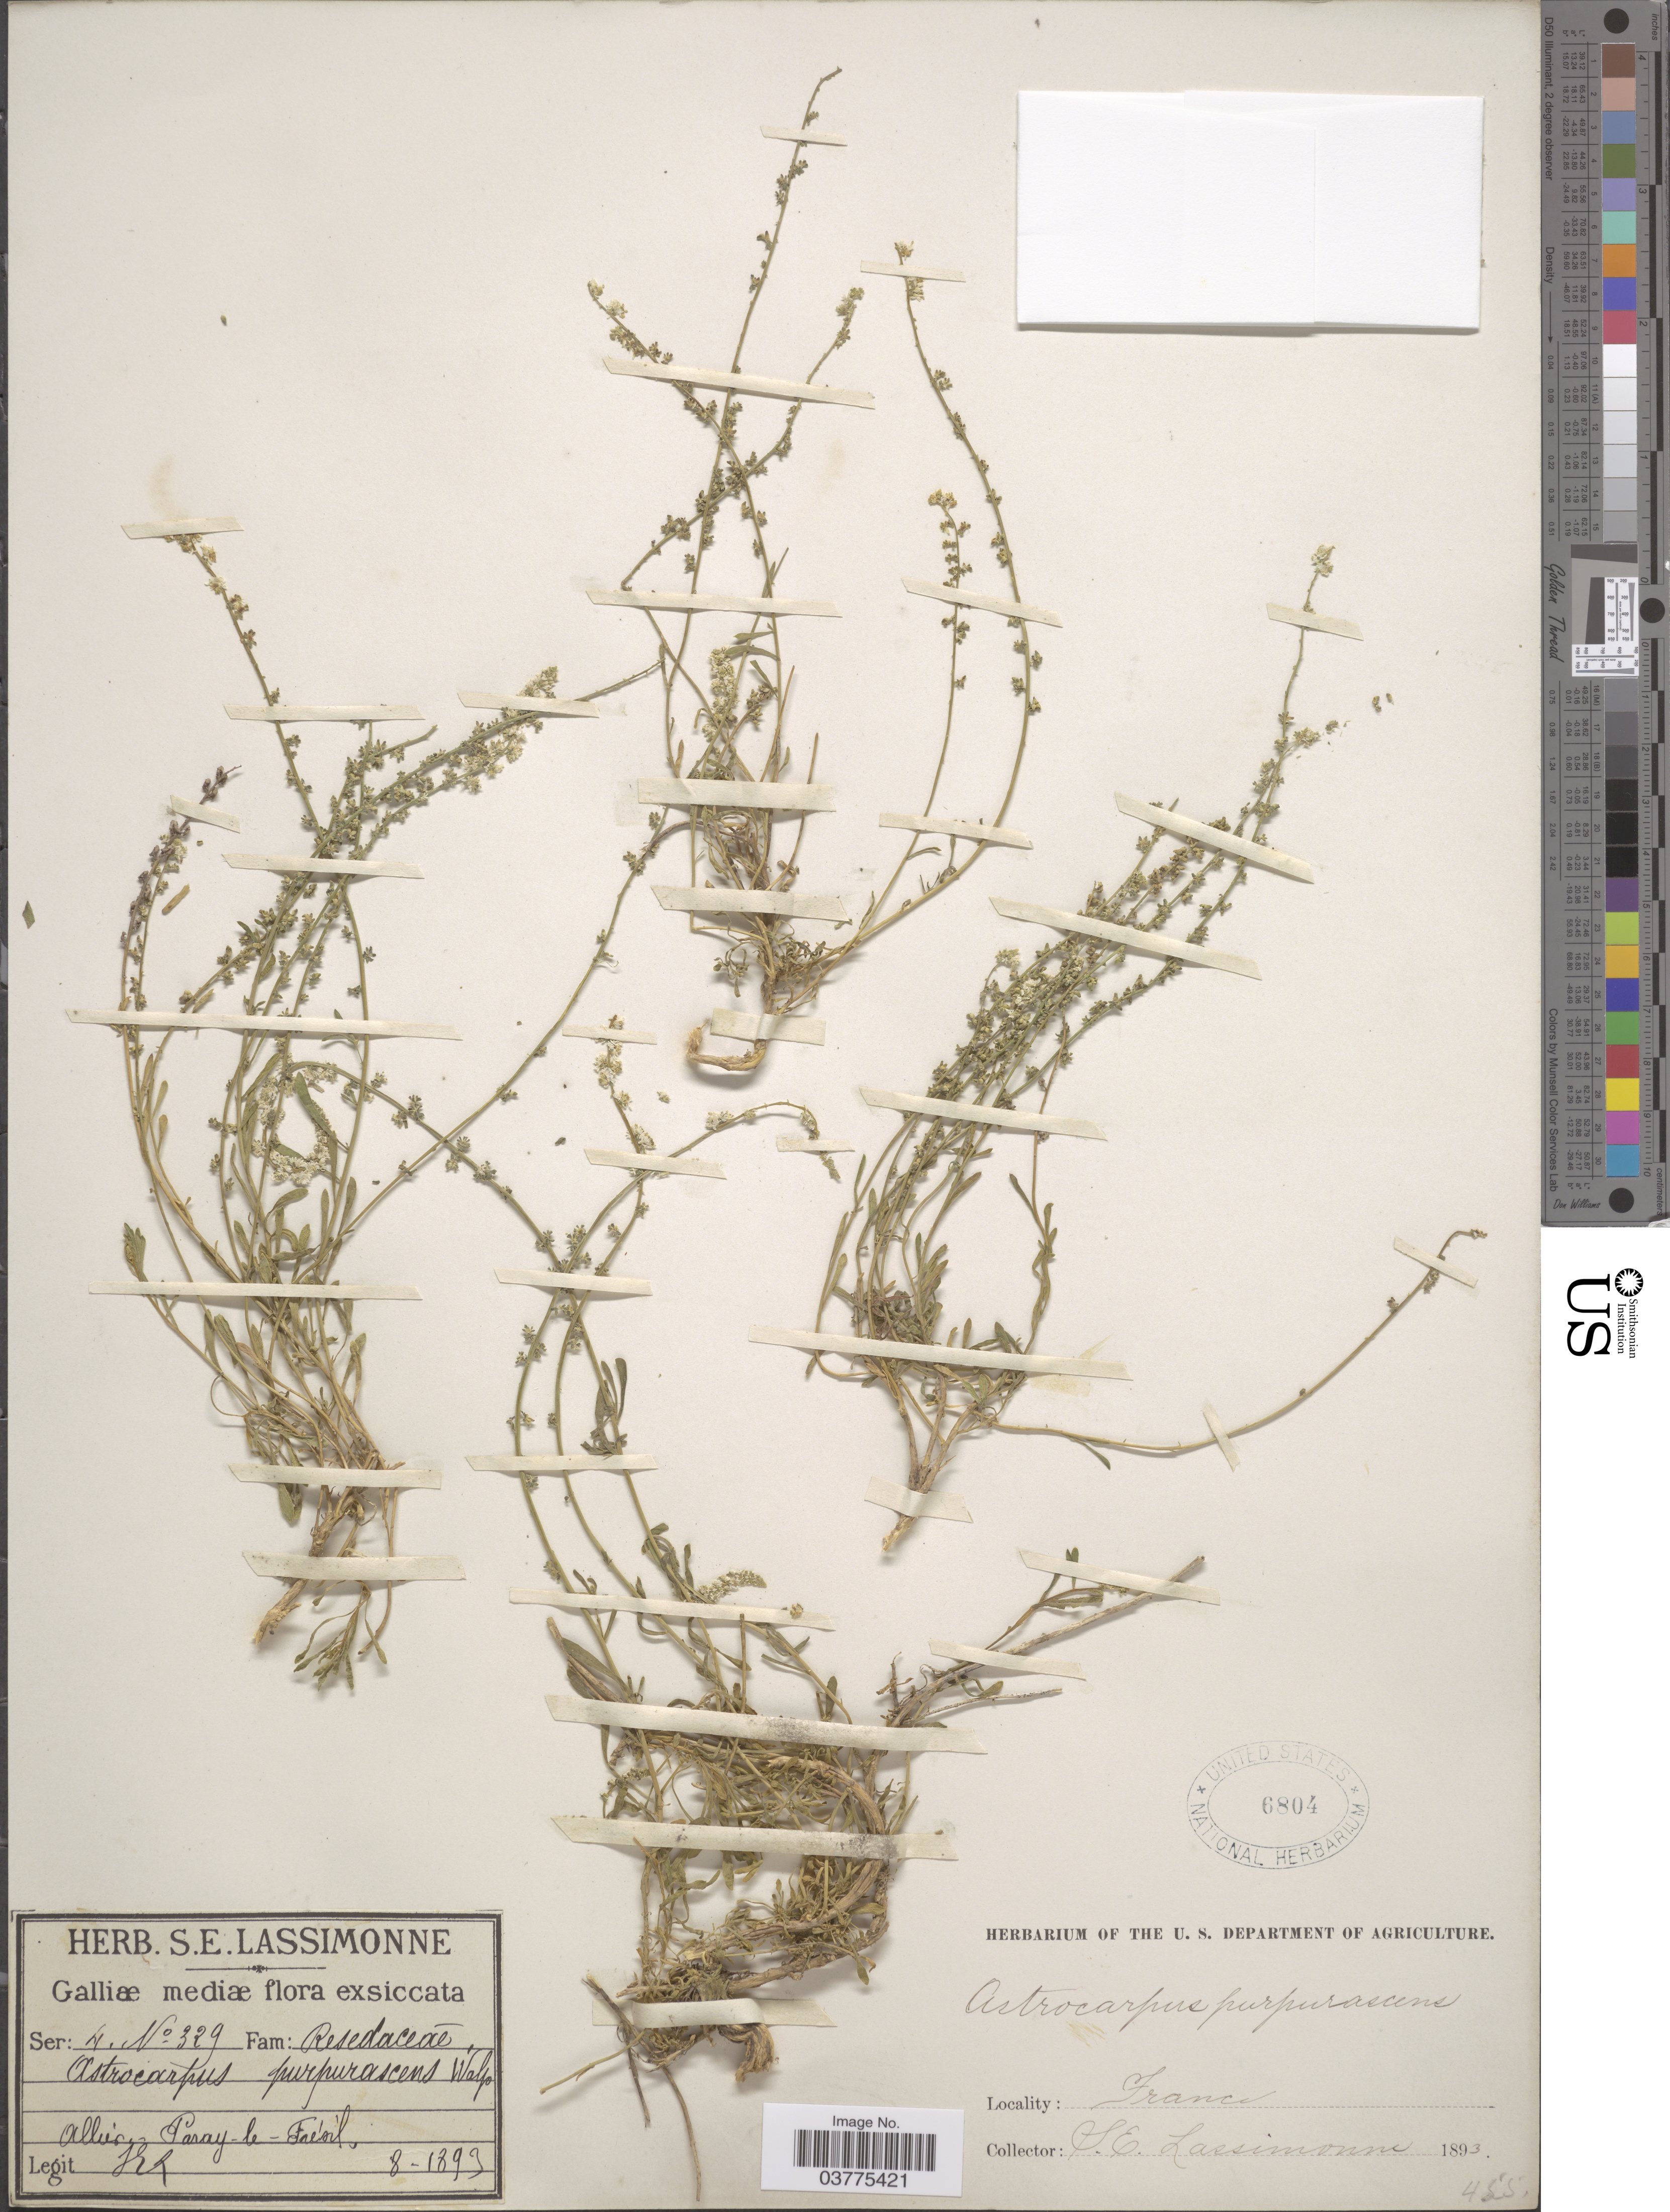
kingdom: Plantae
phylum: Tracheophyta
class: Magnoliopsida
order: Brassicales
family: Resedaceae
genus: Sesamoides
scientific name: Sesamoides purpurascens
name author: (L.) G. López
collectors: S. Lassimonne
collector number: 329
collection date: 1893-08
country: France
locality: Galliæ mediæ. Allier Paray- le - Frésil.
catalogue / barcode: US 6804